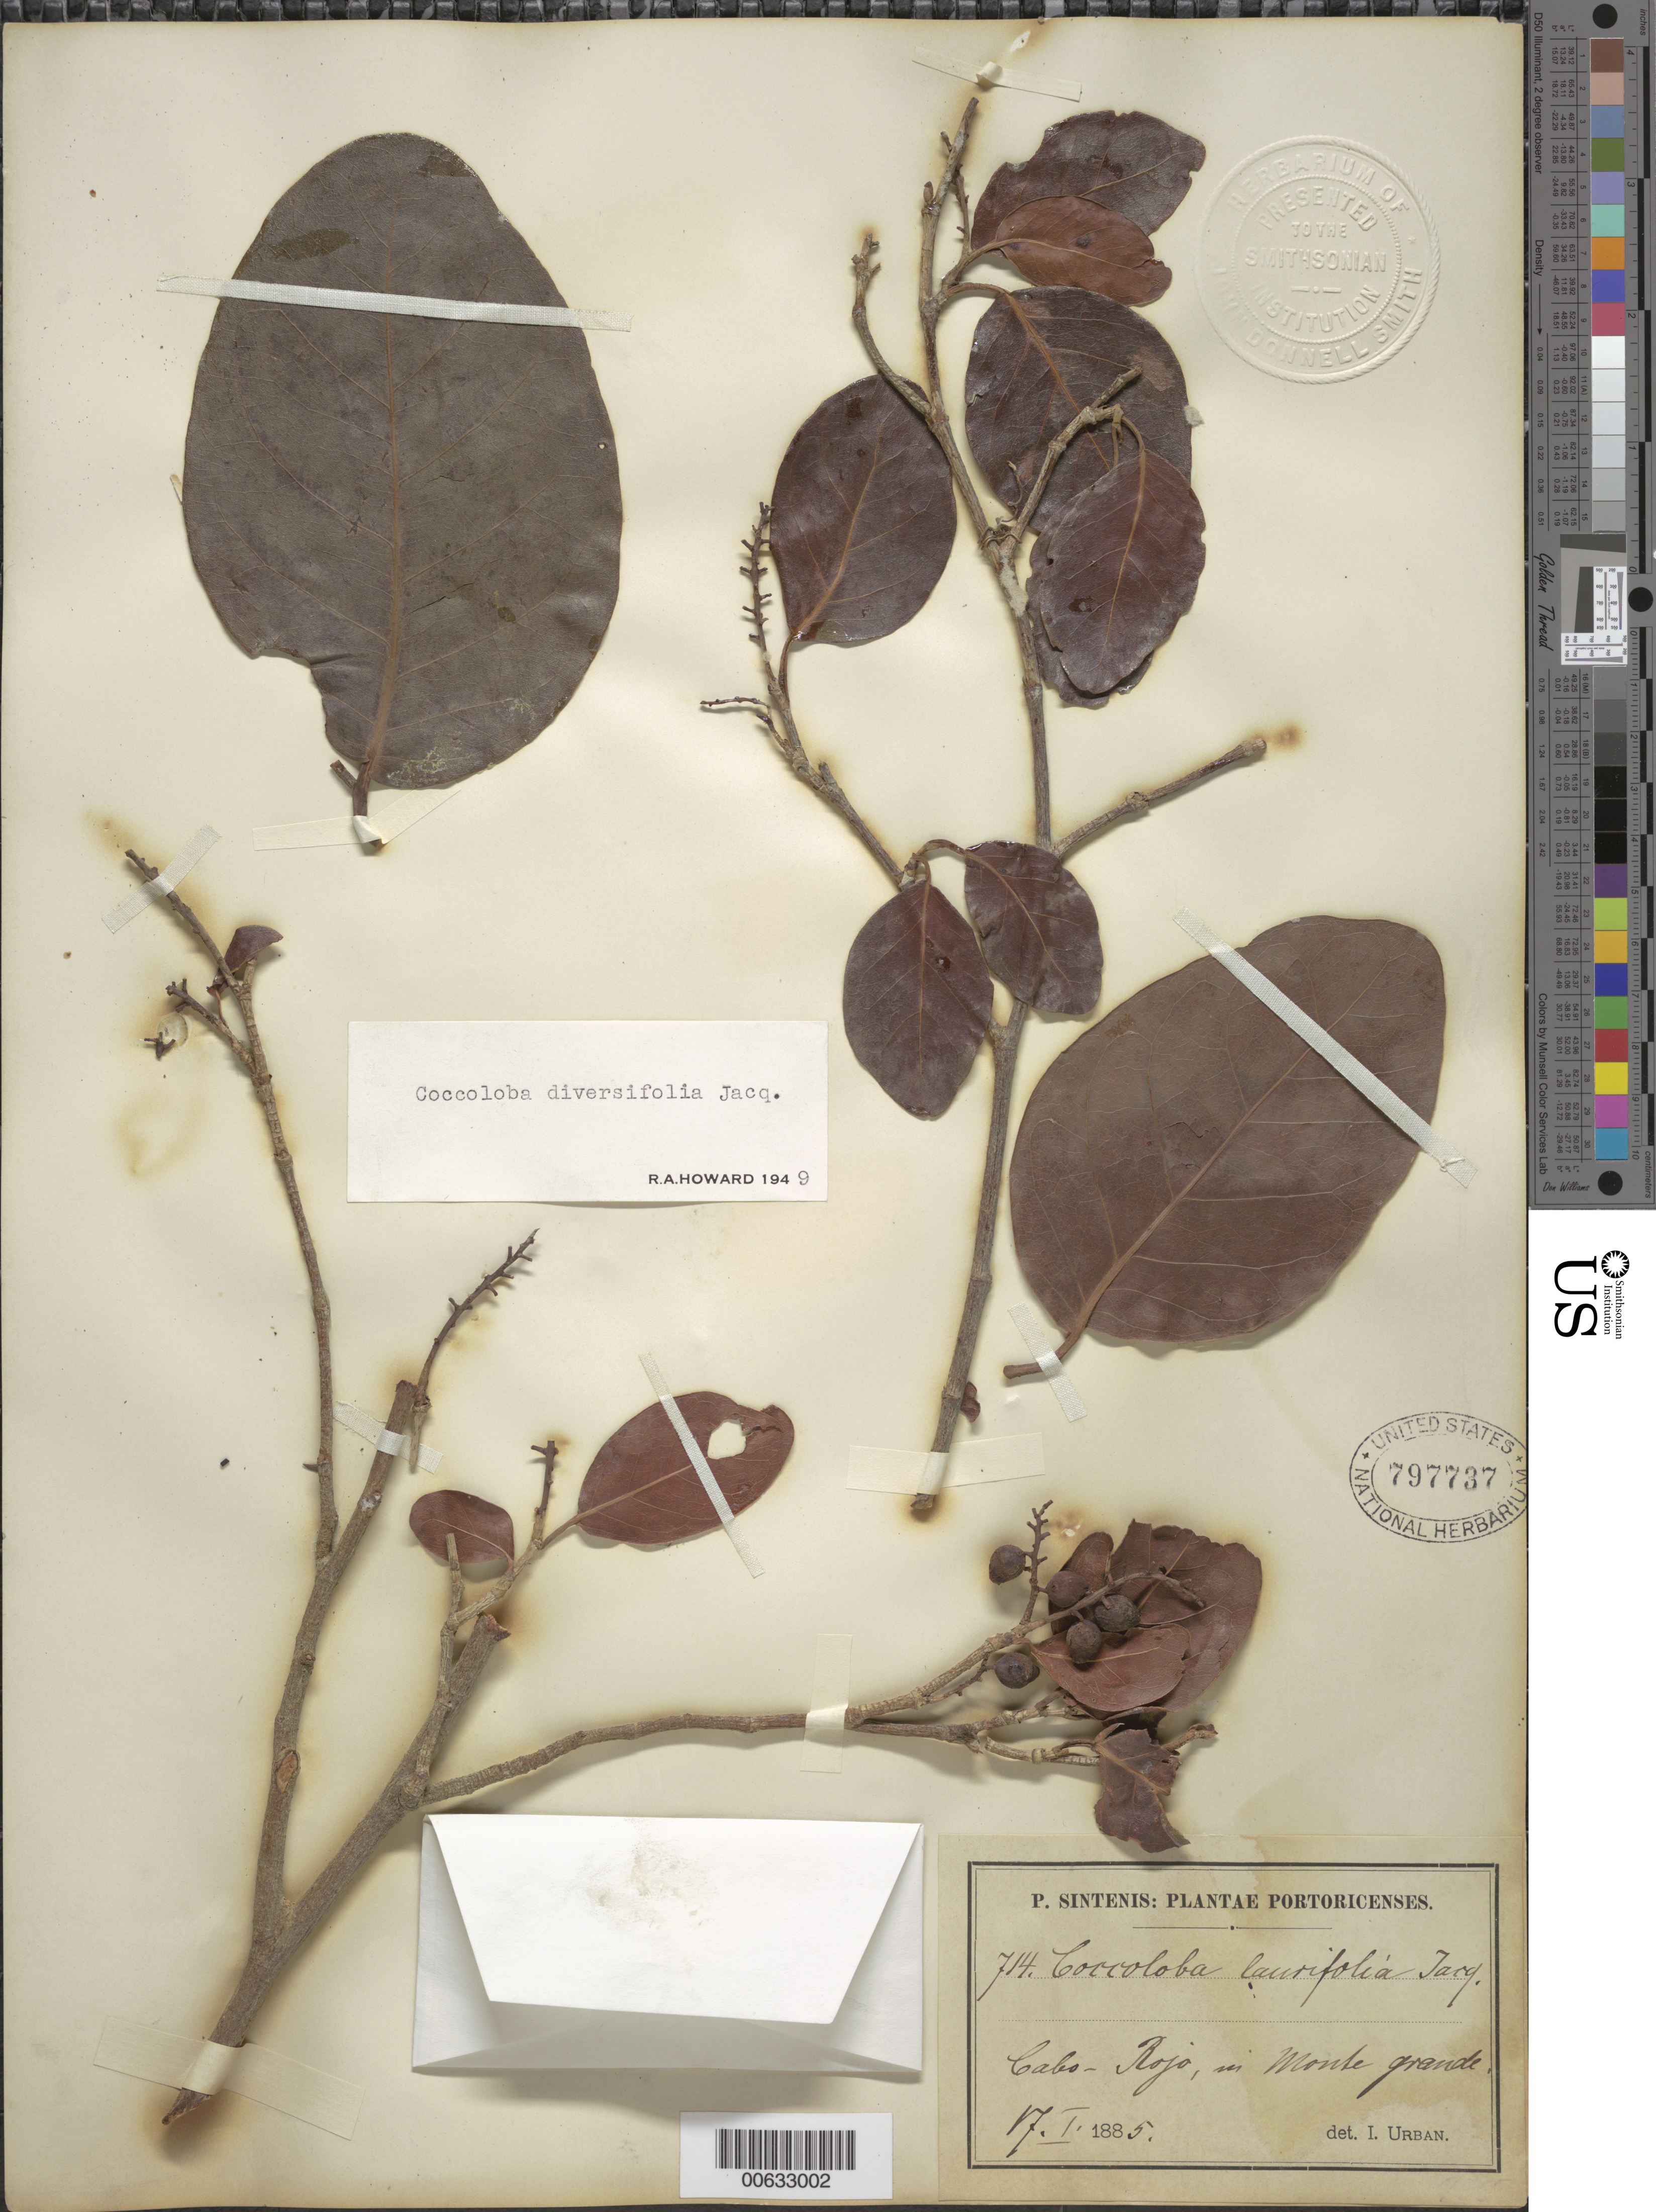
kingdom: Plantae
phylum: Tracheophyta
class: Magnoliopsida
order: Caryophyllales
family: Polygonaceae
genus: Coccoloba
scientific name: Coccoloba diversifolia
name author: Jacq.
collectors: P. Sintenis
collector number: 714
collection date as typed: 17 Jan 1885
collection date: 1885-01-17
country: Puerto Rico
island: Greater Antilles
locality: Cabo-Rojo, in Monte grande.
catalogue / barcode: US 797737